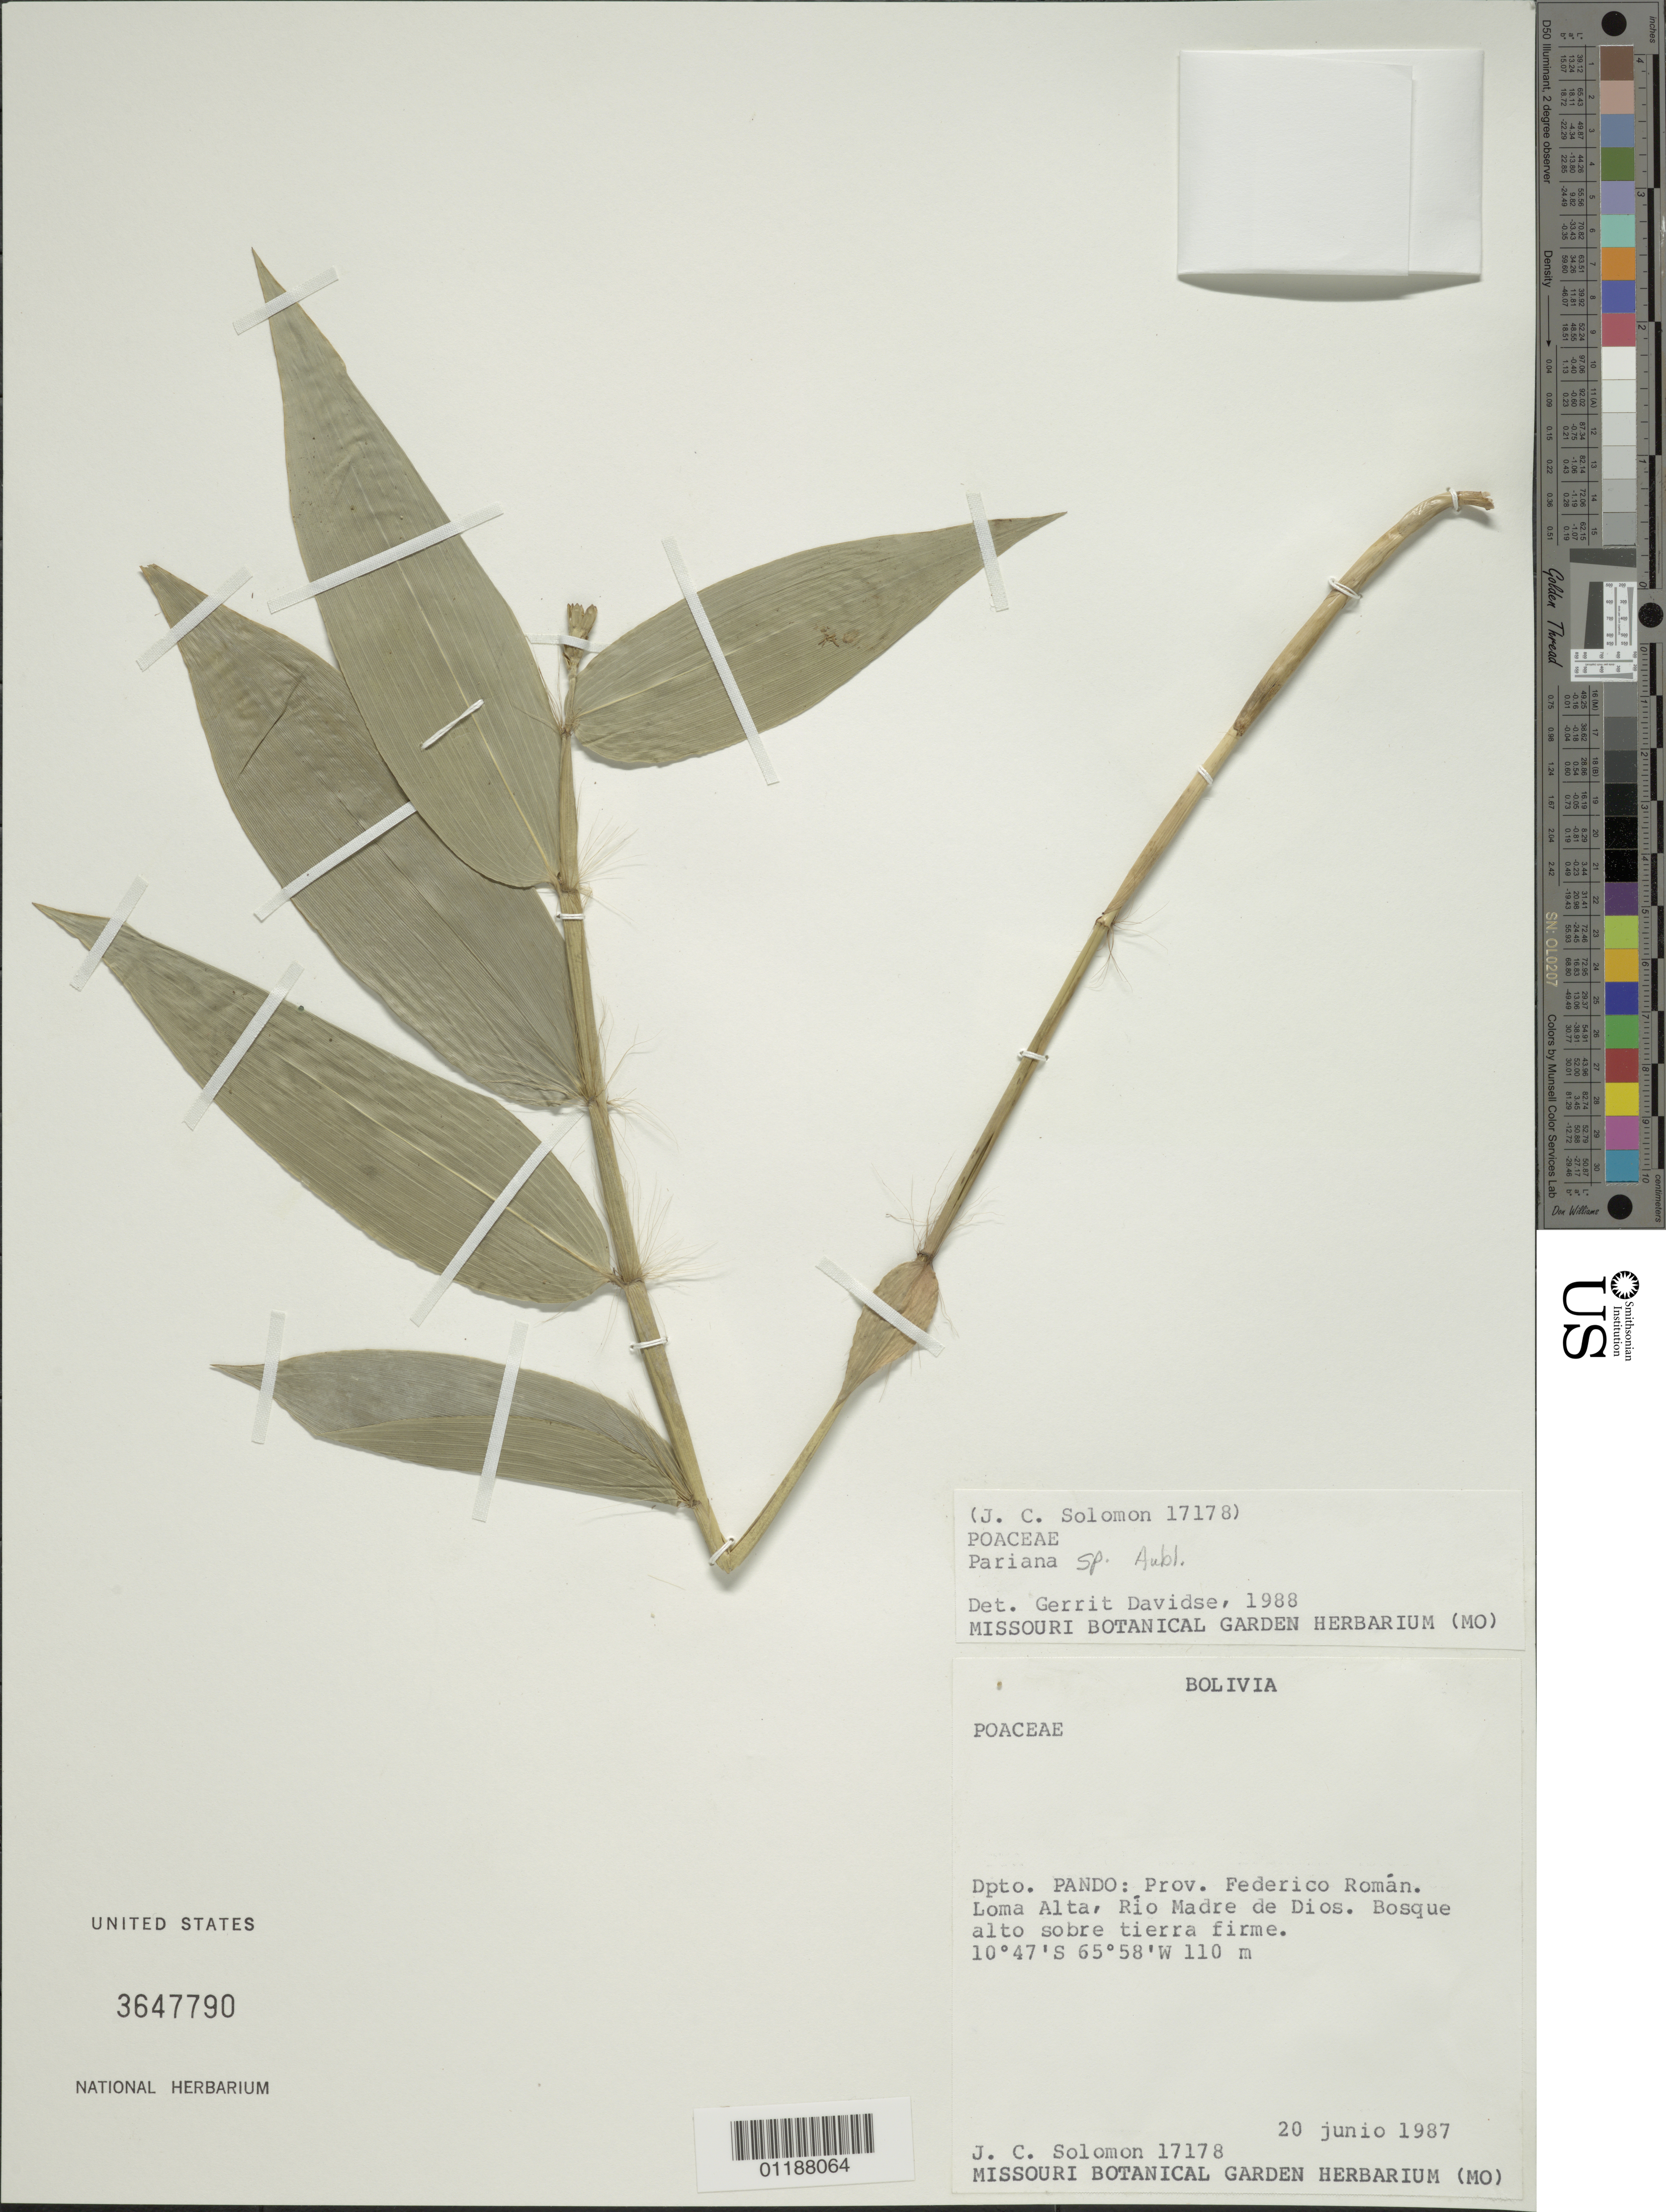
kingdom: Plantae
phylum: Tracheophyta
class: Liliopsida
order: Poales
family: Poaceae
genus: Pariana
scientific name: Pariana sp.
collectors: J. C. Solomon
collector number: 17178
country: Bolivia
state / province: Pando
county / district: Federico Román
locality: Loma Alta, Rio Madre de Dios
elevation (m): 110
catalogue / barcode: US 3647790